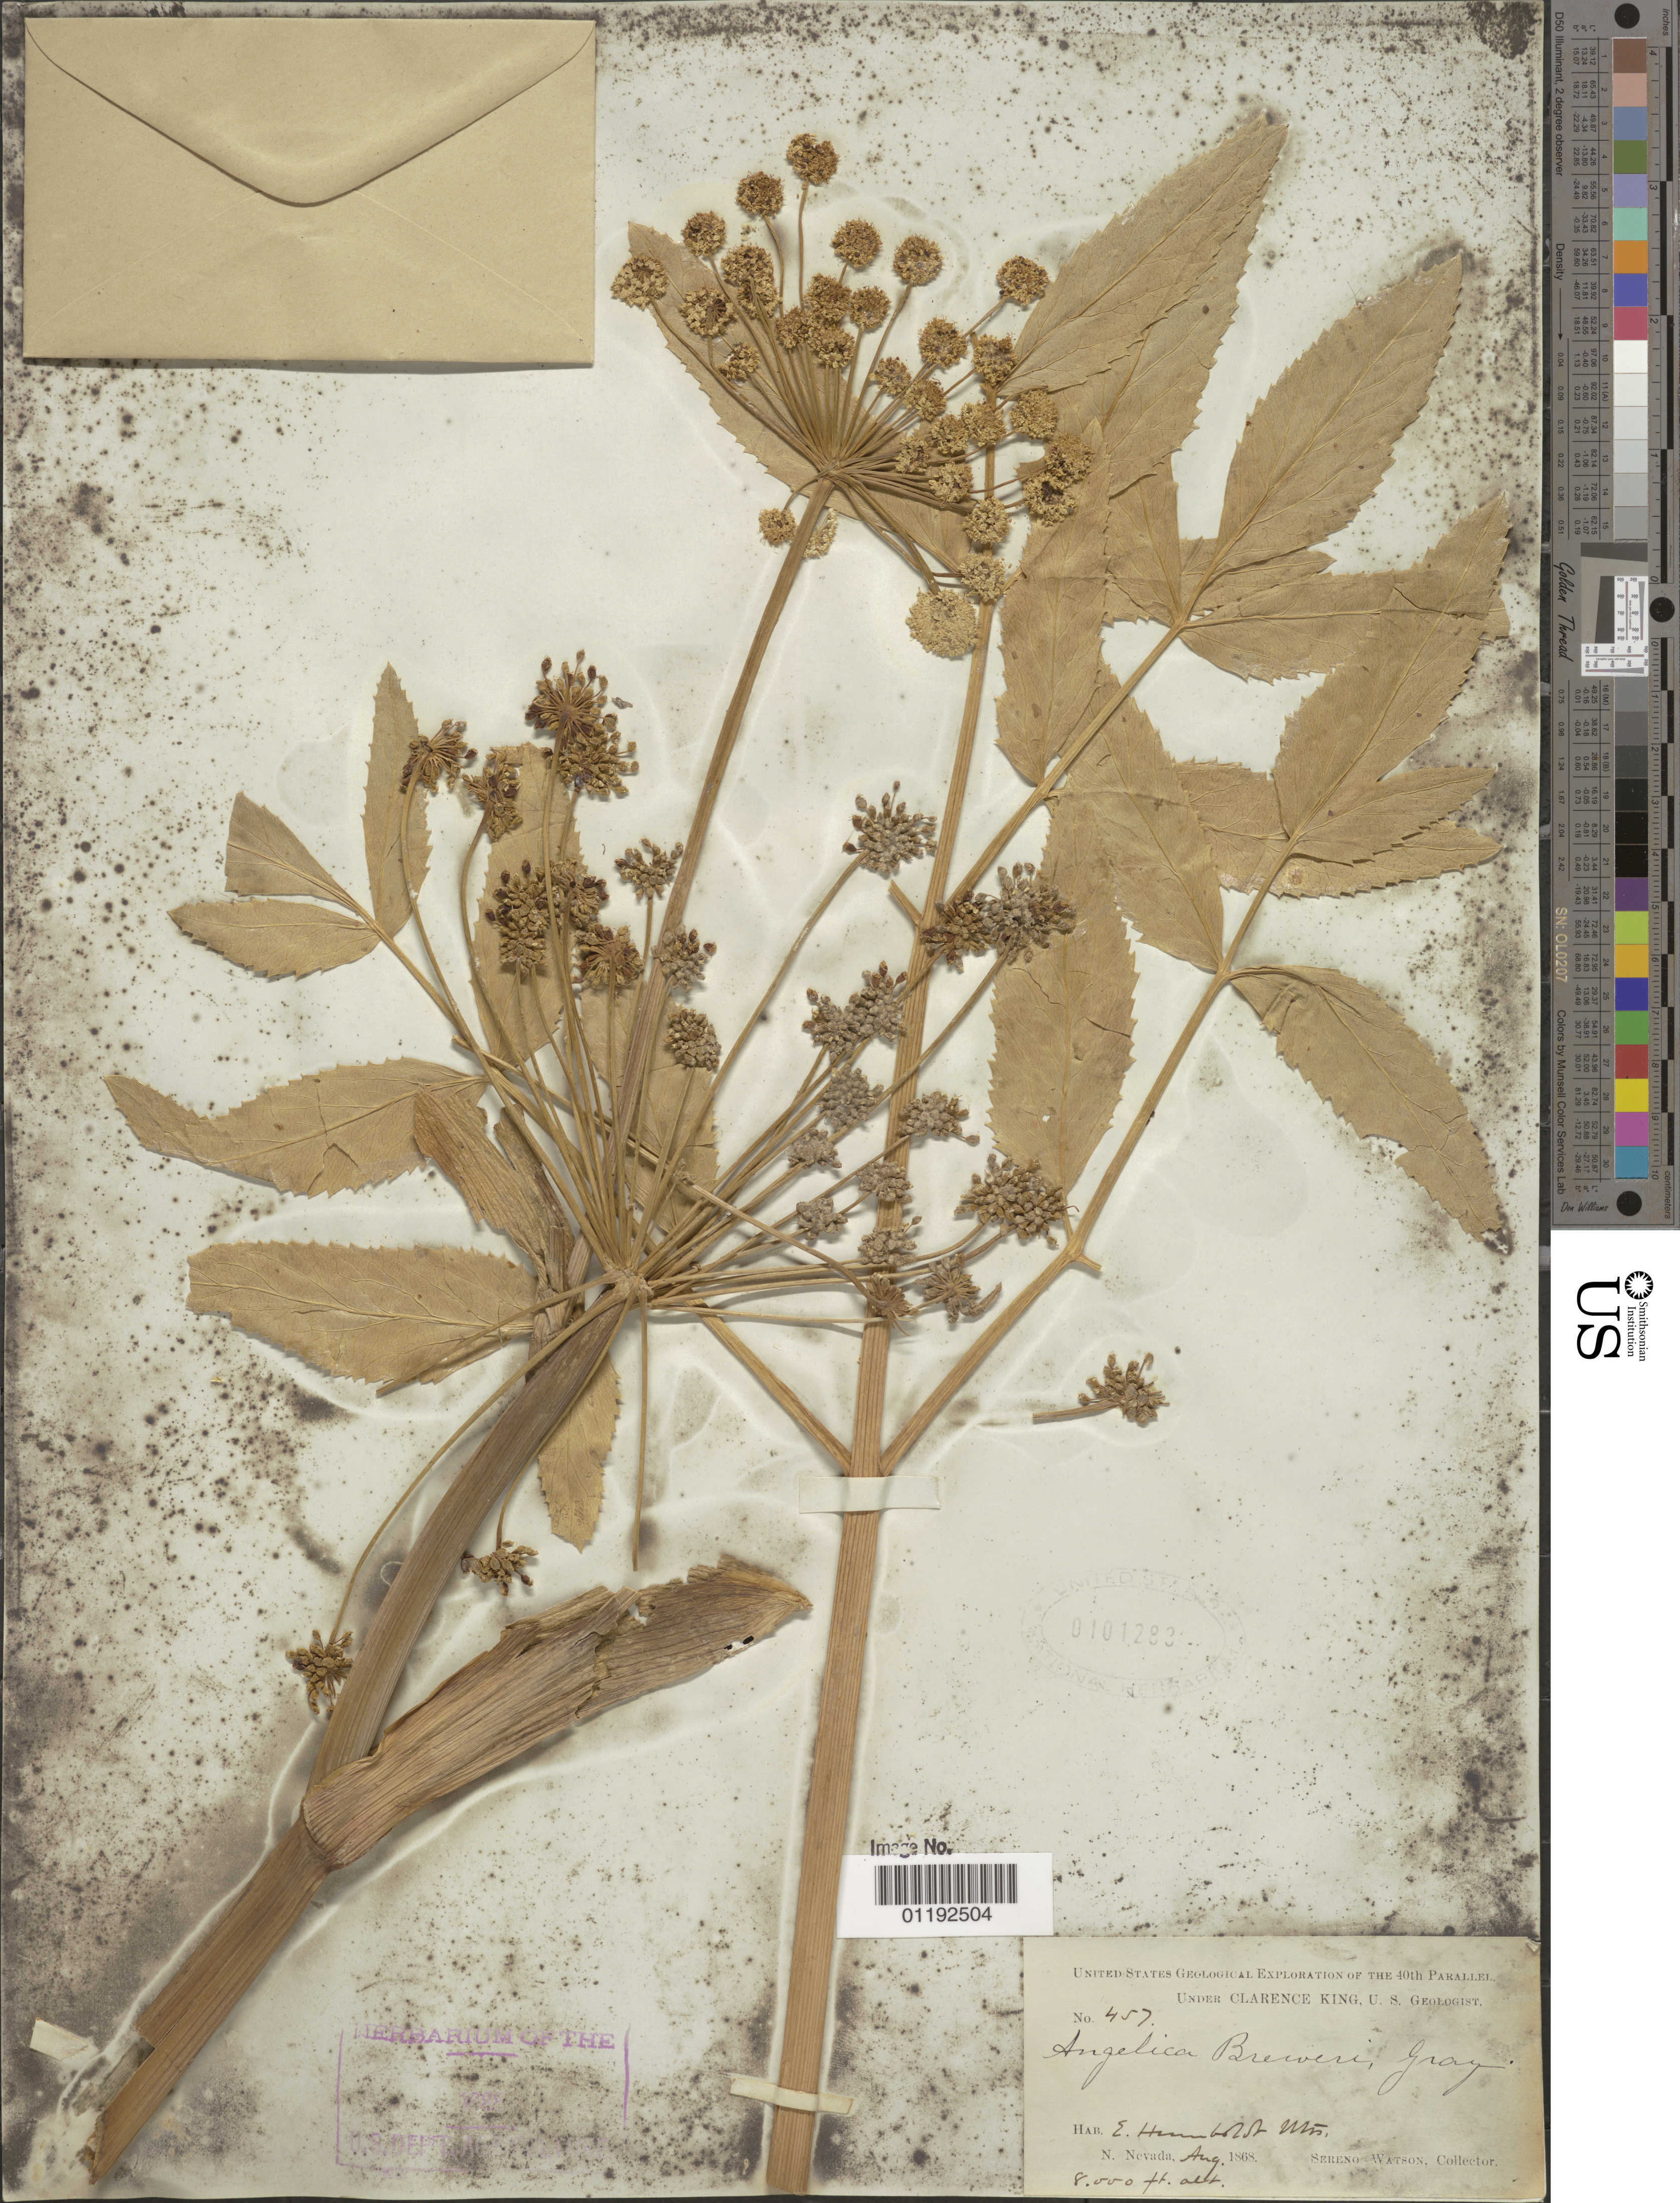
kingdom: Plantae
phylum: Tracheophyta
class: Magnoliopsida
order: Apiales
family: Apiaceae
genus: Angelica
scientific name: Angelica breweri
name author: A. Gray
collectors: S. Watson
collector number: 457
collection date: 1868-08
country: United States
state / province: Nevada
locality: E Humboldt Mts, N. Nevada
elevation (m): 2438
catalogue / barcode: US 101283